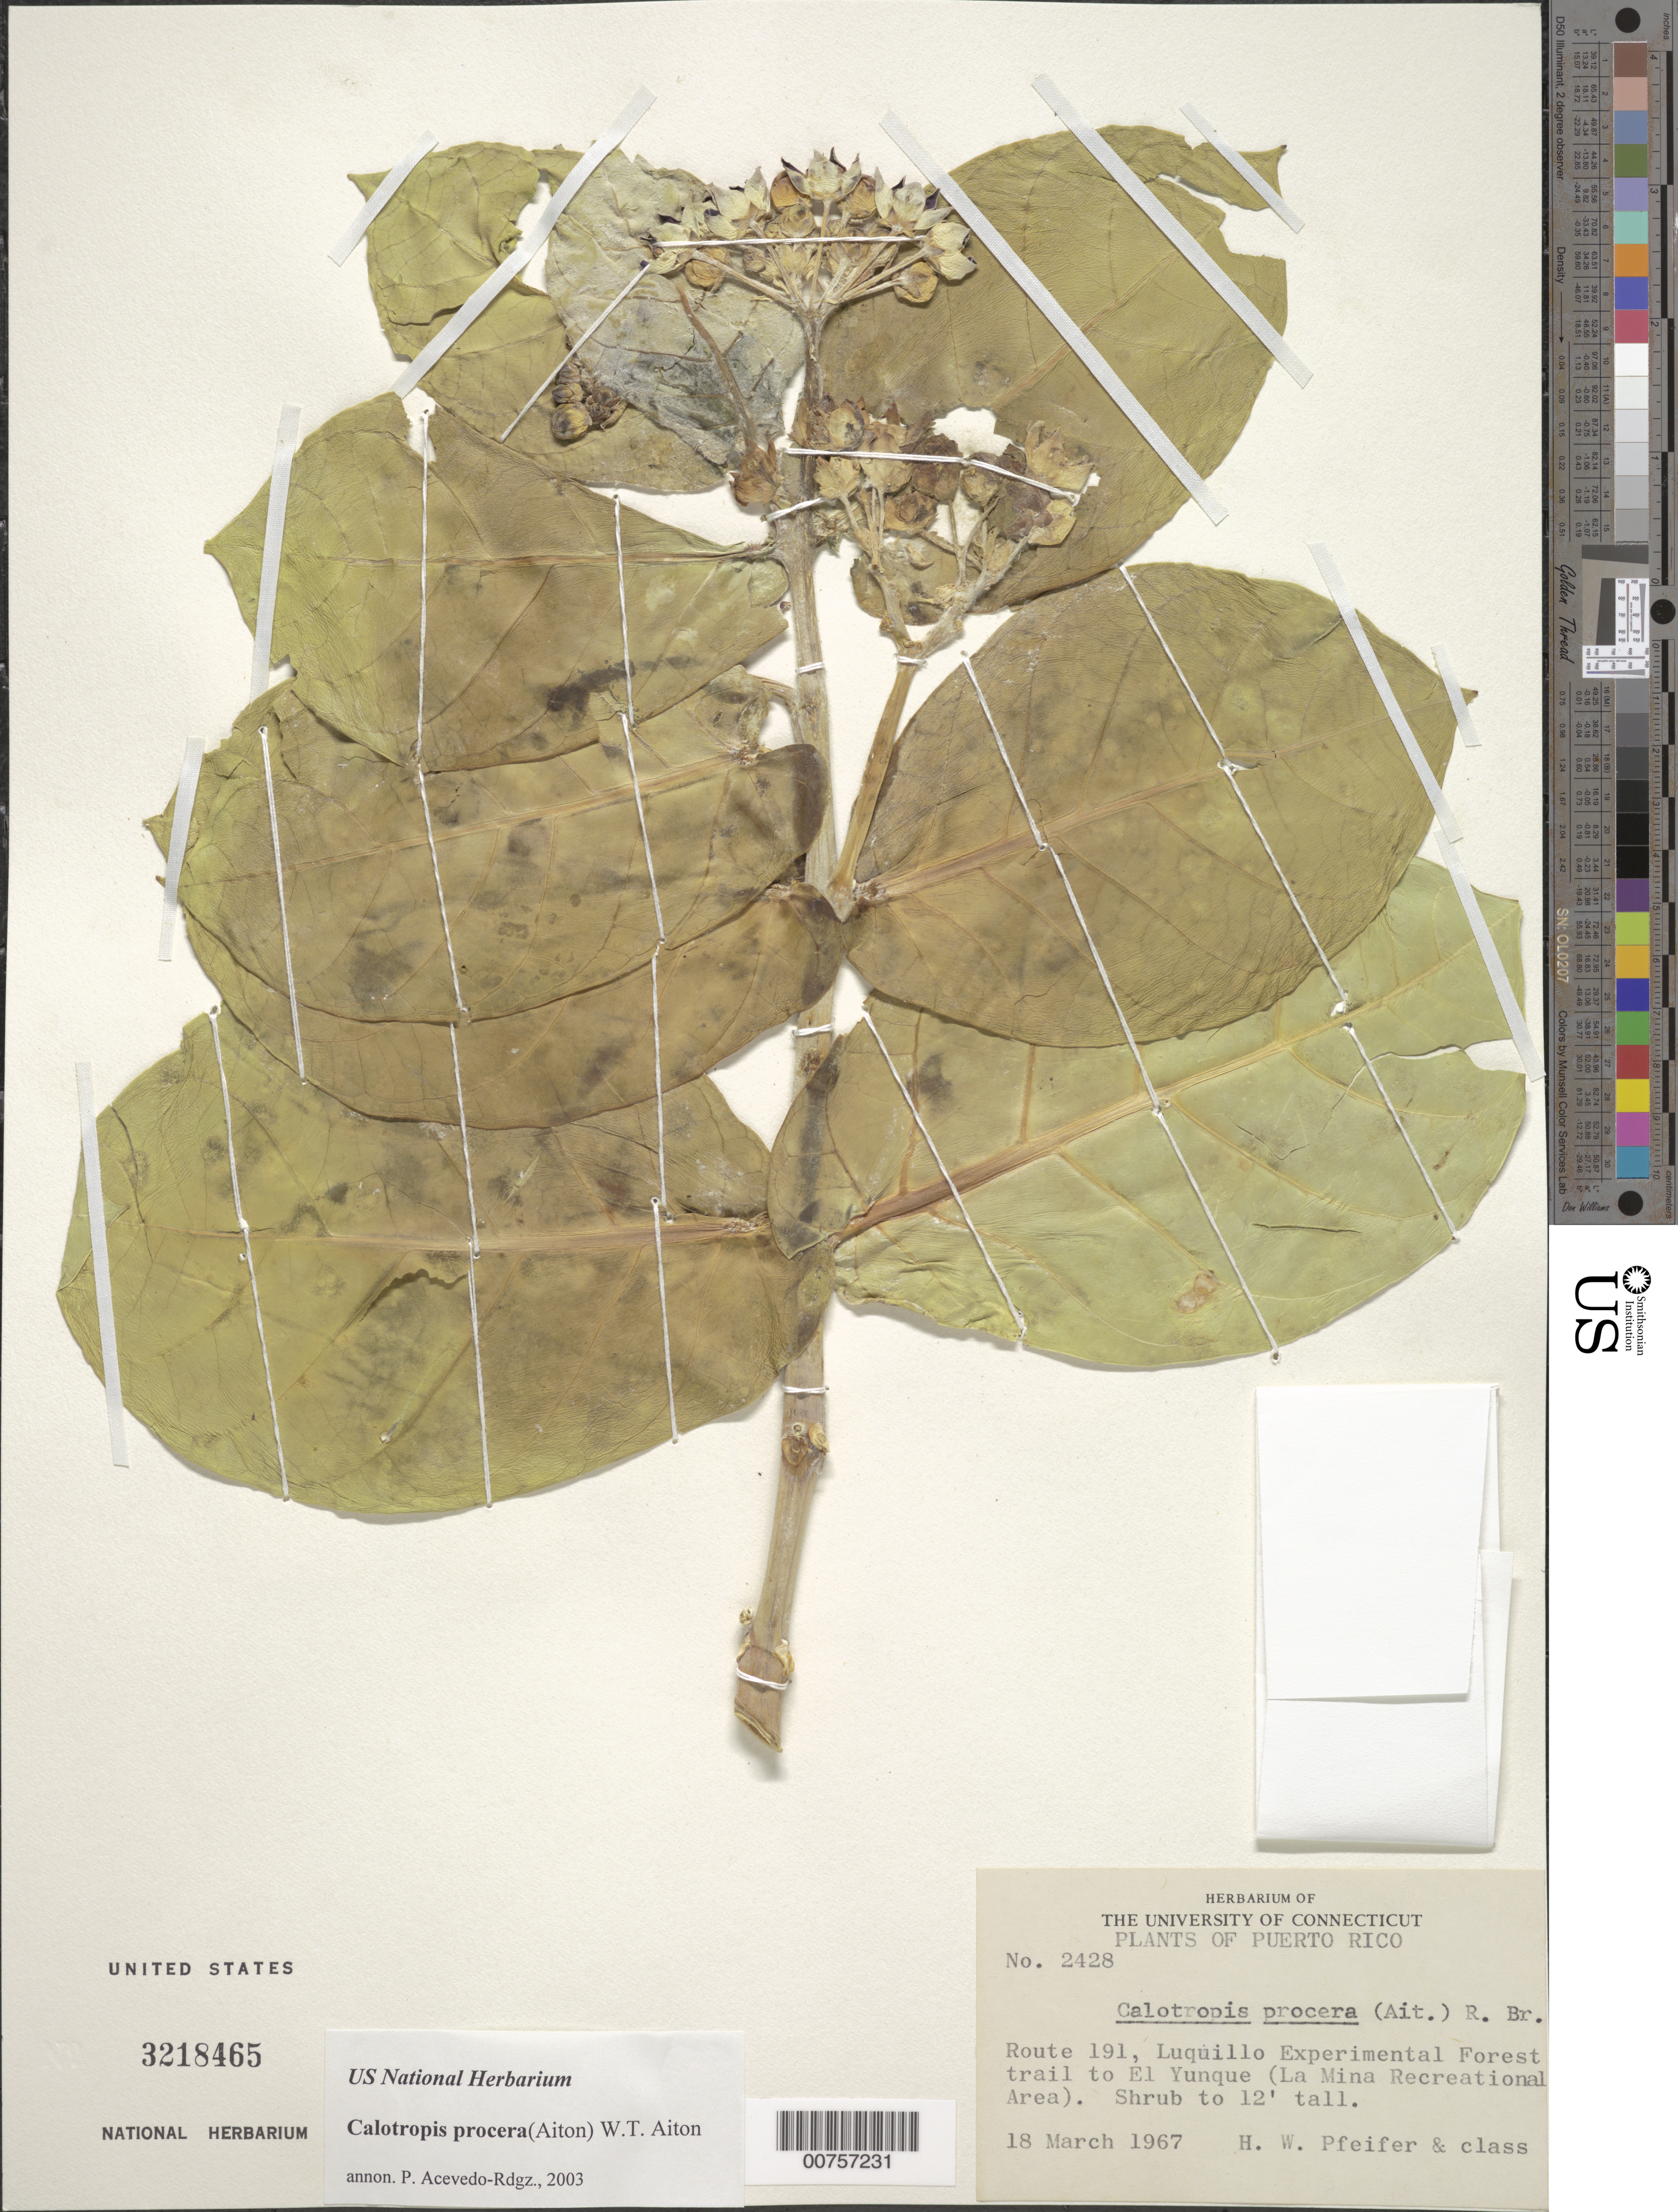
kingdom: Plantae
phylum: Tracheophyta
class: Magnoliopsida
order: Gentianales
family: Apocynaceae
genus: Calotropis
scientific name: Calotropis procera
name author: (Aiton) W.T. Aiton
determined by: Acevedo-Rodríguez, P., (BOT), Smithsonian Institution - National Museum of Natural History (UNITED STATES)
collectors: H. W. Pfeifer & Class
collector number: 2428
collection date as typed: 18 Mar 1967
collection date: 1967-03-18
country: Puerto Rico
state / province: Luquillo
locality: Route 191, Luquillo Experimental Forest trail to El Yunque (La Mina Recreational Area)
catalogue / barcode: US 3218465